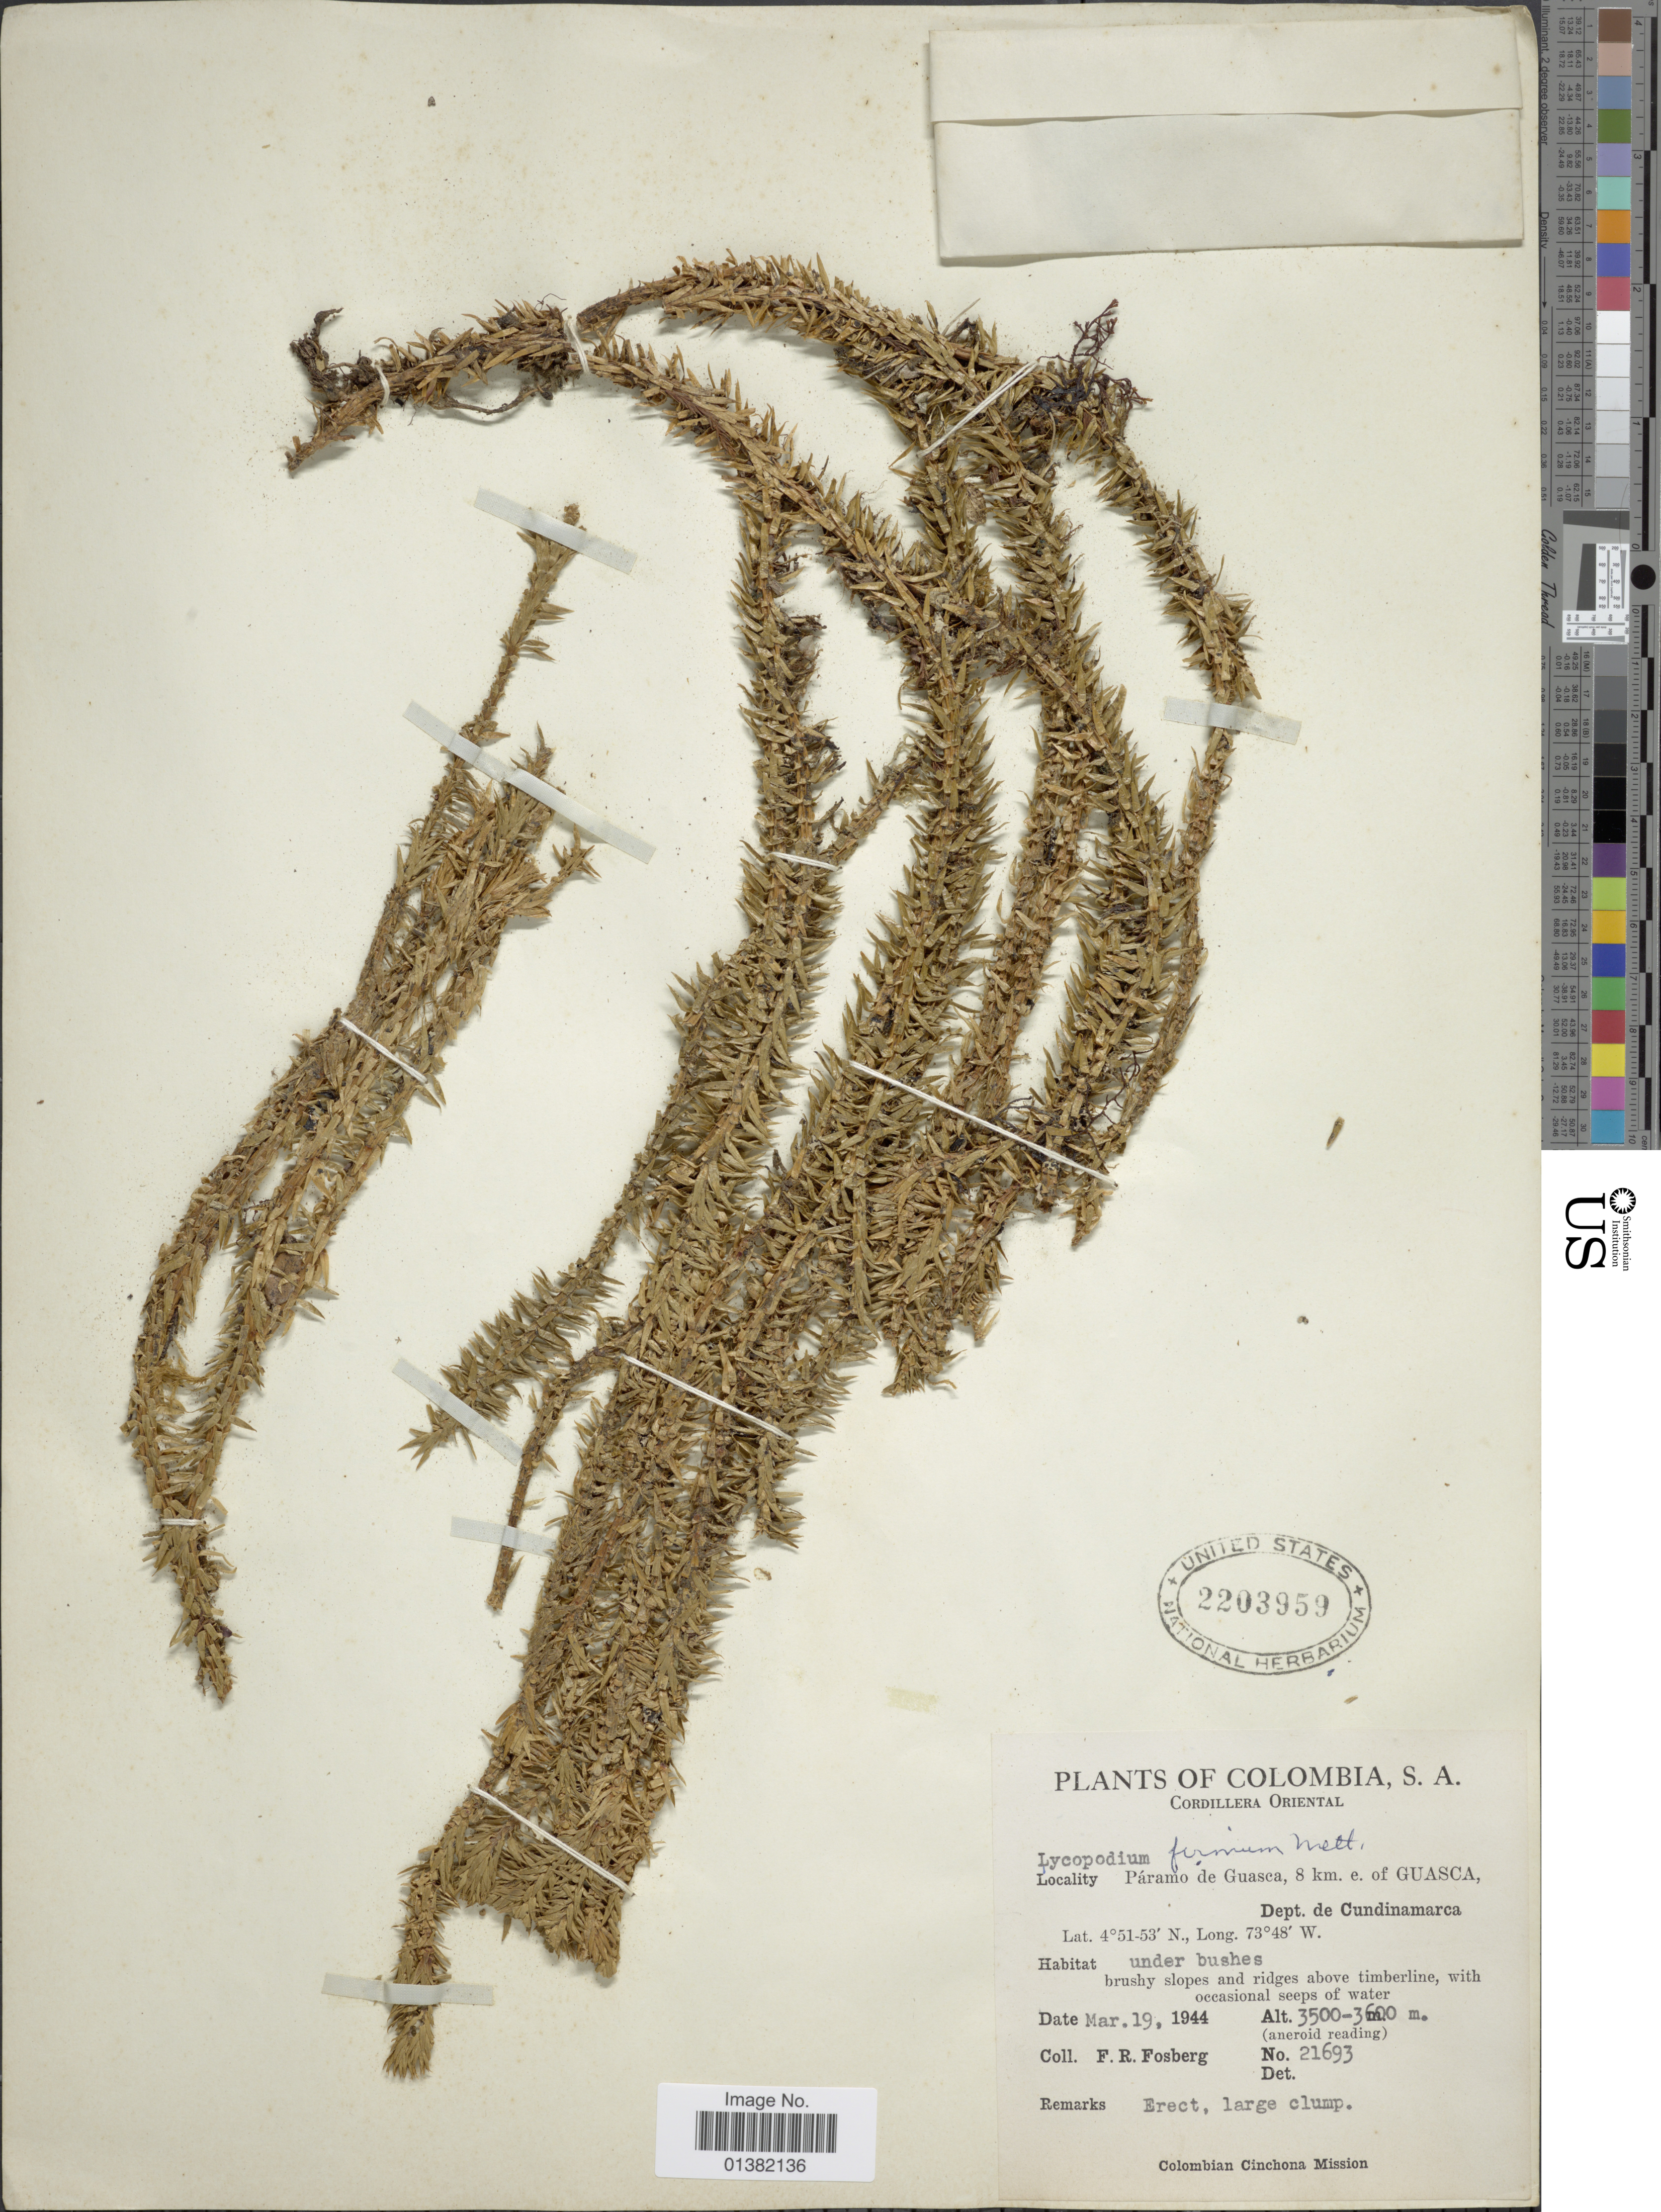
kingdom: Plantae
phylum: Tracheophyta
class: Lycopodiopsida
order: Lycopodiales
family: Lycopodiaceae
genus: Phlegmariurus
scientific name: Phlegmariurus firmus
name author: (Mett.) B. Øllg.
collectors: F. R. Fosberg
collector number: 21693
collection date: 1944-03-19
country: Colombia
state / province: Cundinamarca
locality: Cordillera Oriental, Páramo de Guasca, 8 km. e. of Guasca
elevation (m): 3500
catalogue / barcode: US 2203959